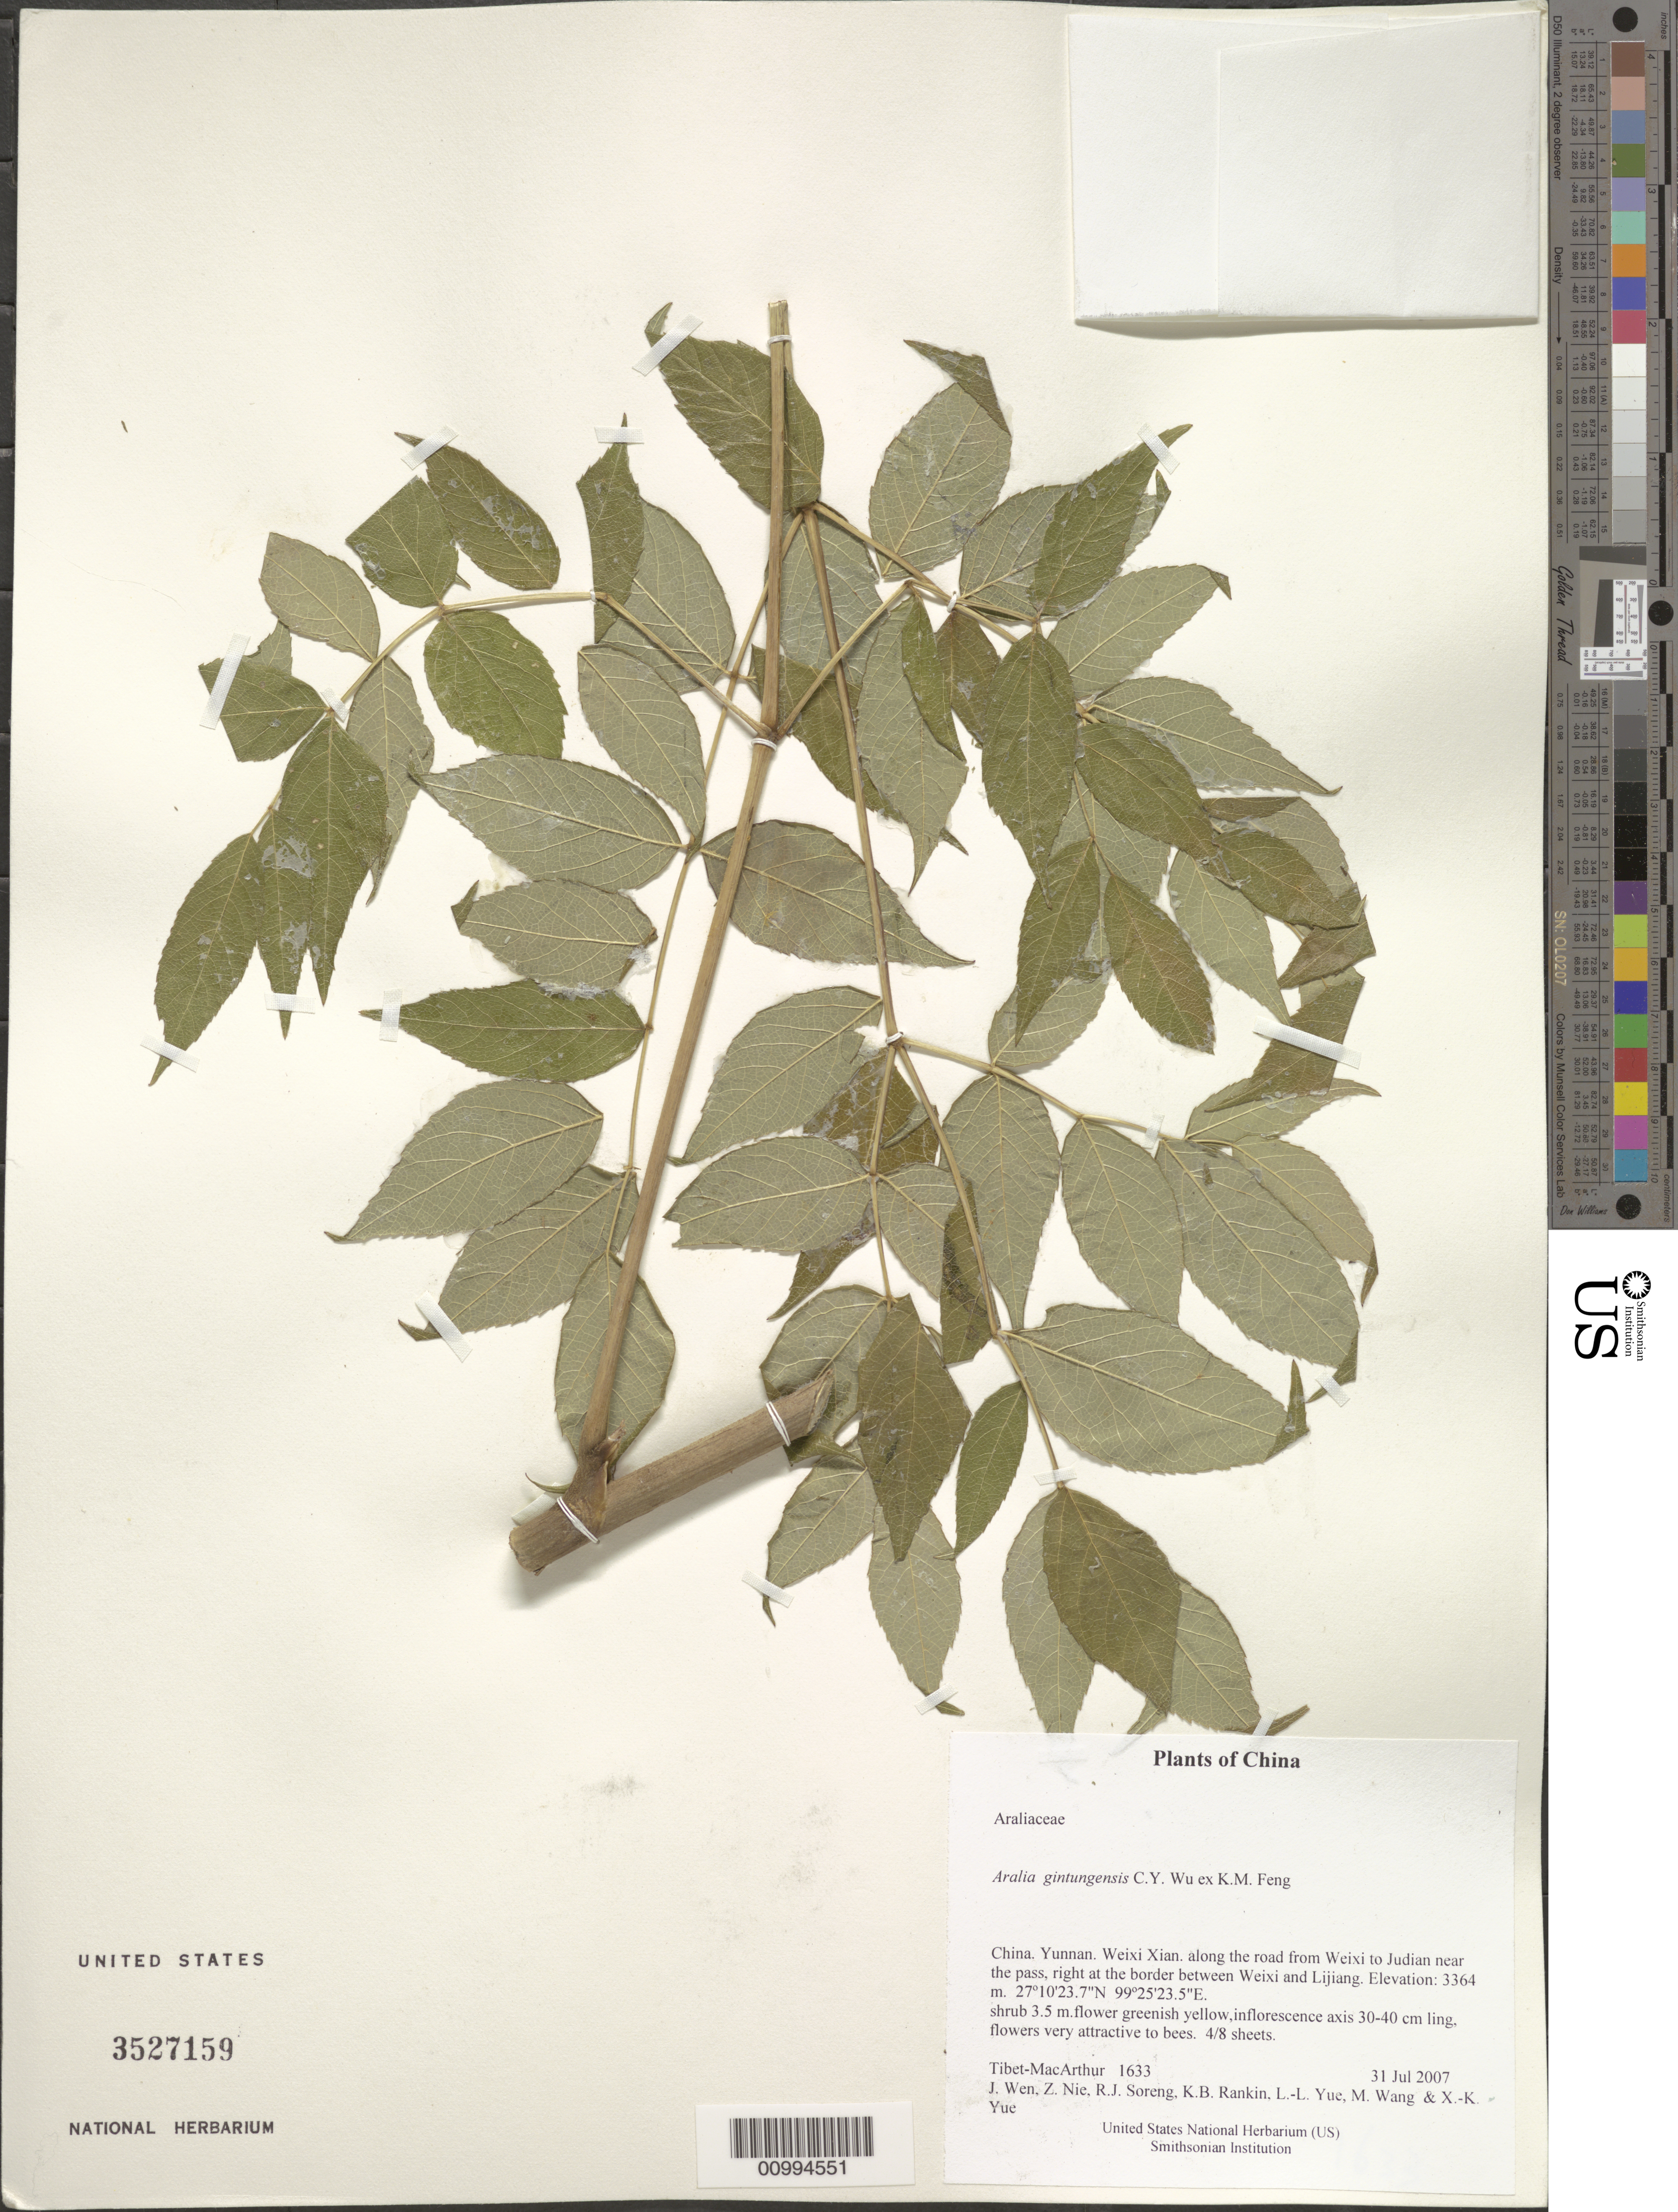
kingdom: Plantae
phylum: Tracheophyta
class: Magnoliopsida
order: Apiales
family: Araliaceae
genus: Aralia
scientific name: Aralia gintungensis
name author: C.Y. Wu ex K.M. Feng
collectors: Tibet-MacArthur, J. Wen, Z. Nie, R. J. Soreng, K. Rankin, L. Yue, M. Wang & X. Yue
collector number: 1633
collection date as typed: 31 Jul 2007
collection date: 2007-07-31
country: China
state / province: Yunnan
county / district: Weixi Xian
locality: along the road from Weixi to Judian near the pass, right at the border between Weixi and Lijiang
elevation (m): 3364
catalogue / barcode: US 3527159